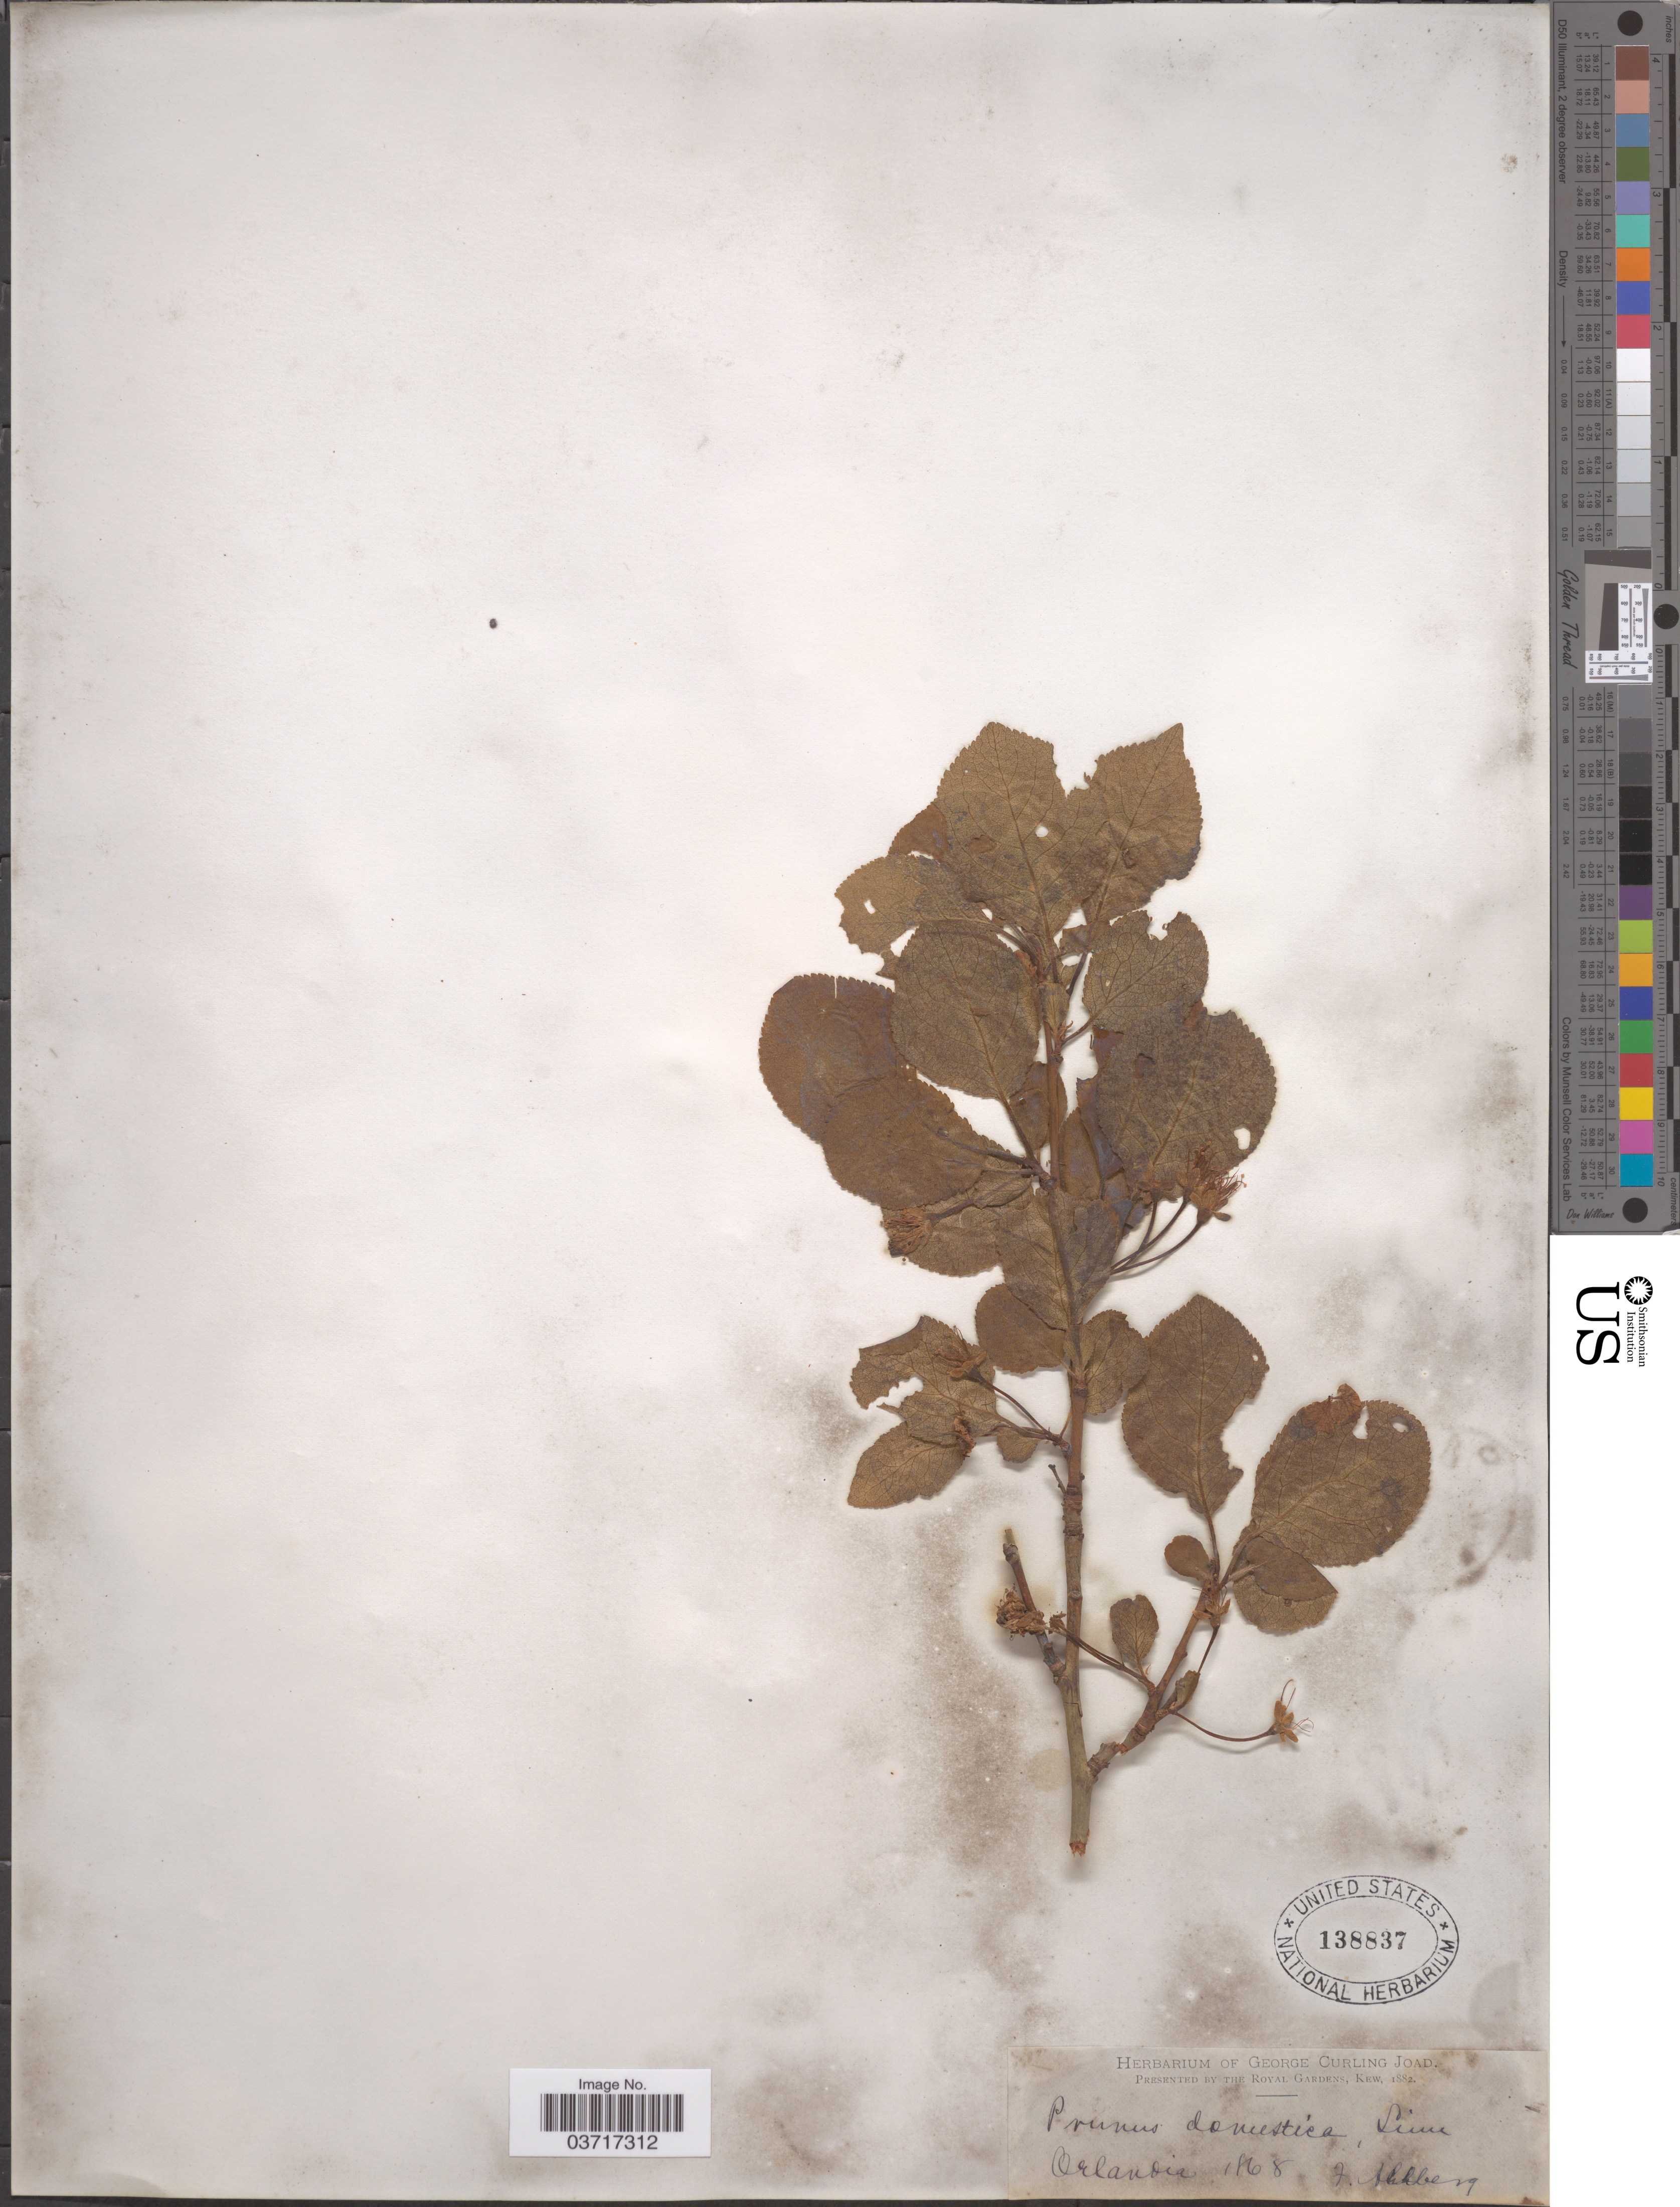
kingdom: Plantae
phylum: Tracheophyta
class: Magnoliopsida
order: Rosales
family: Rosaceae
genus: Prunus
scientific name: Prunus domestica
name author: L.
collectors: F. Ahlberg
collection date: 1868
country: Sweden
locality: Orlandia.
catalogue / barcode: US 138837